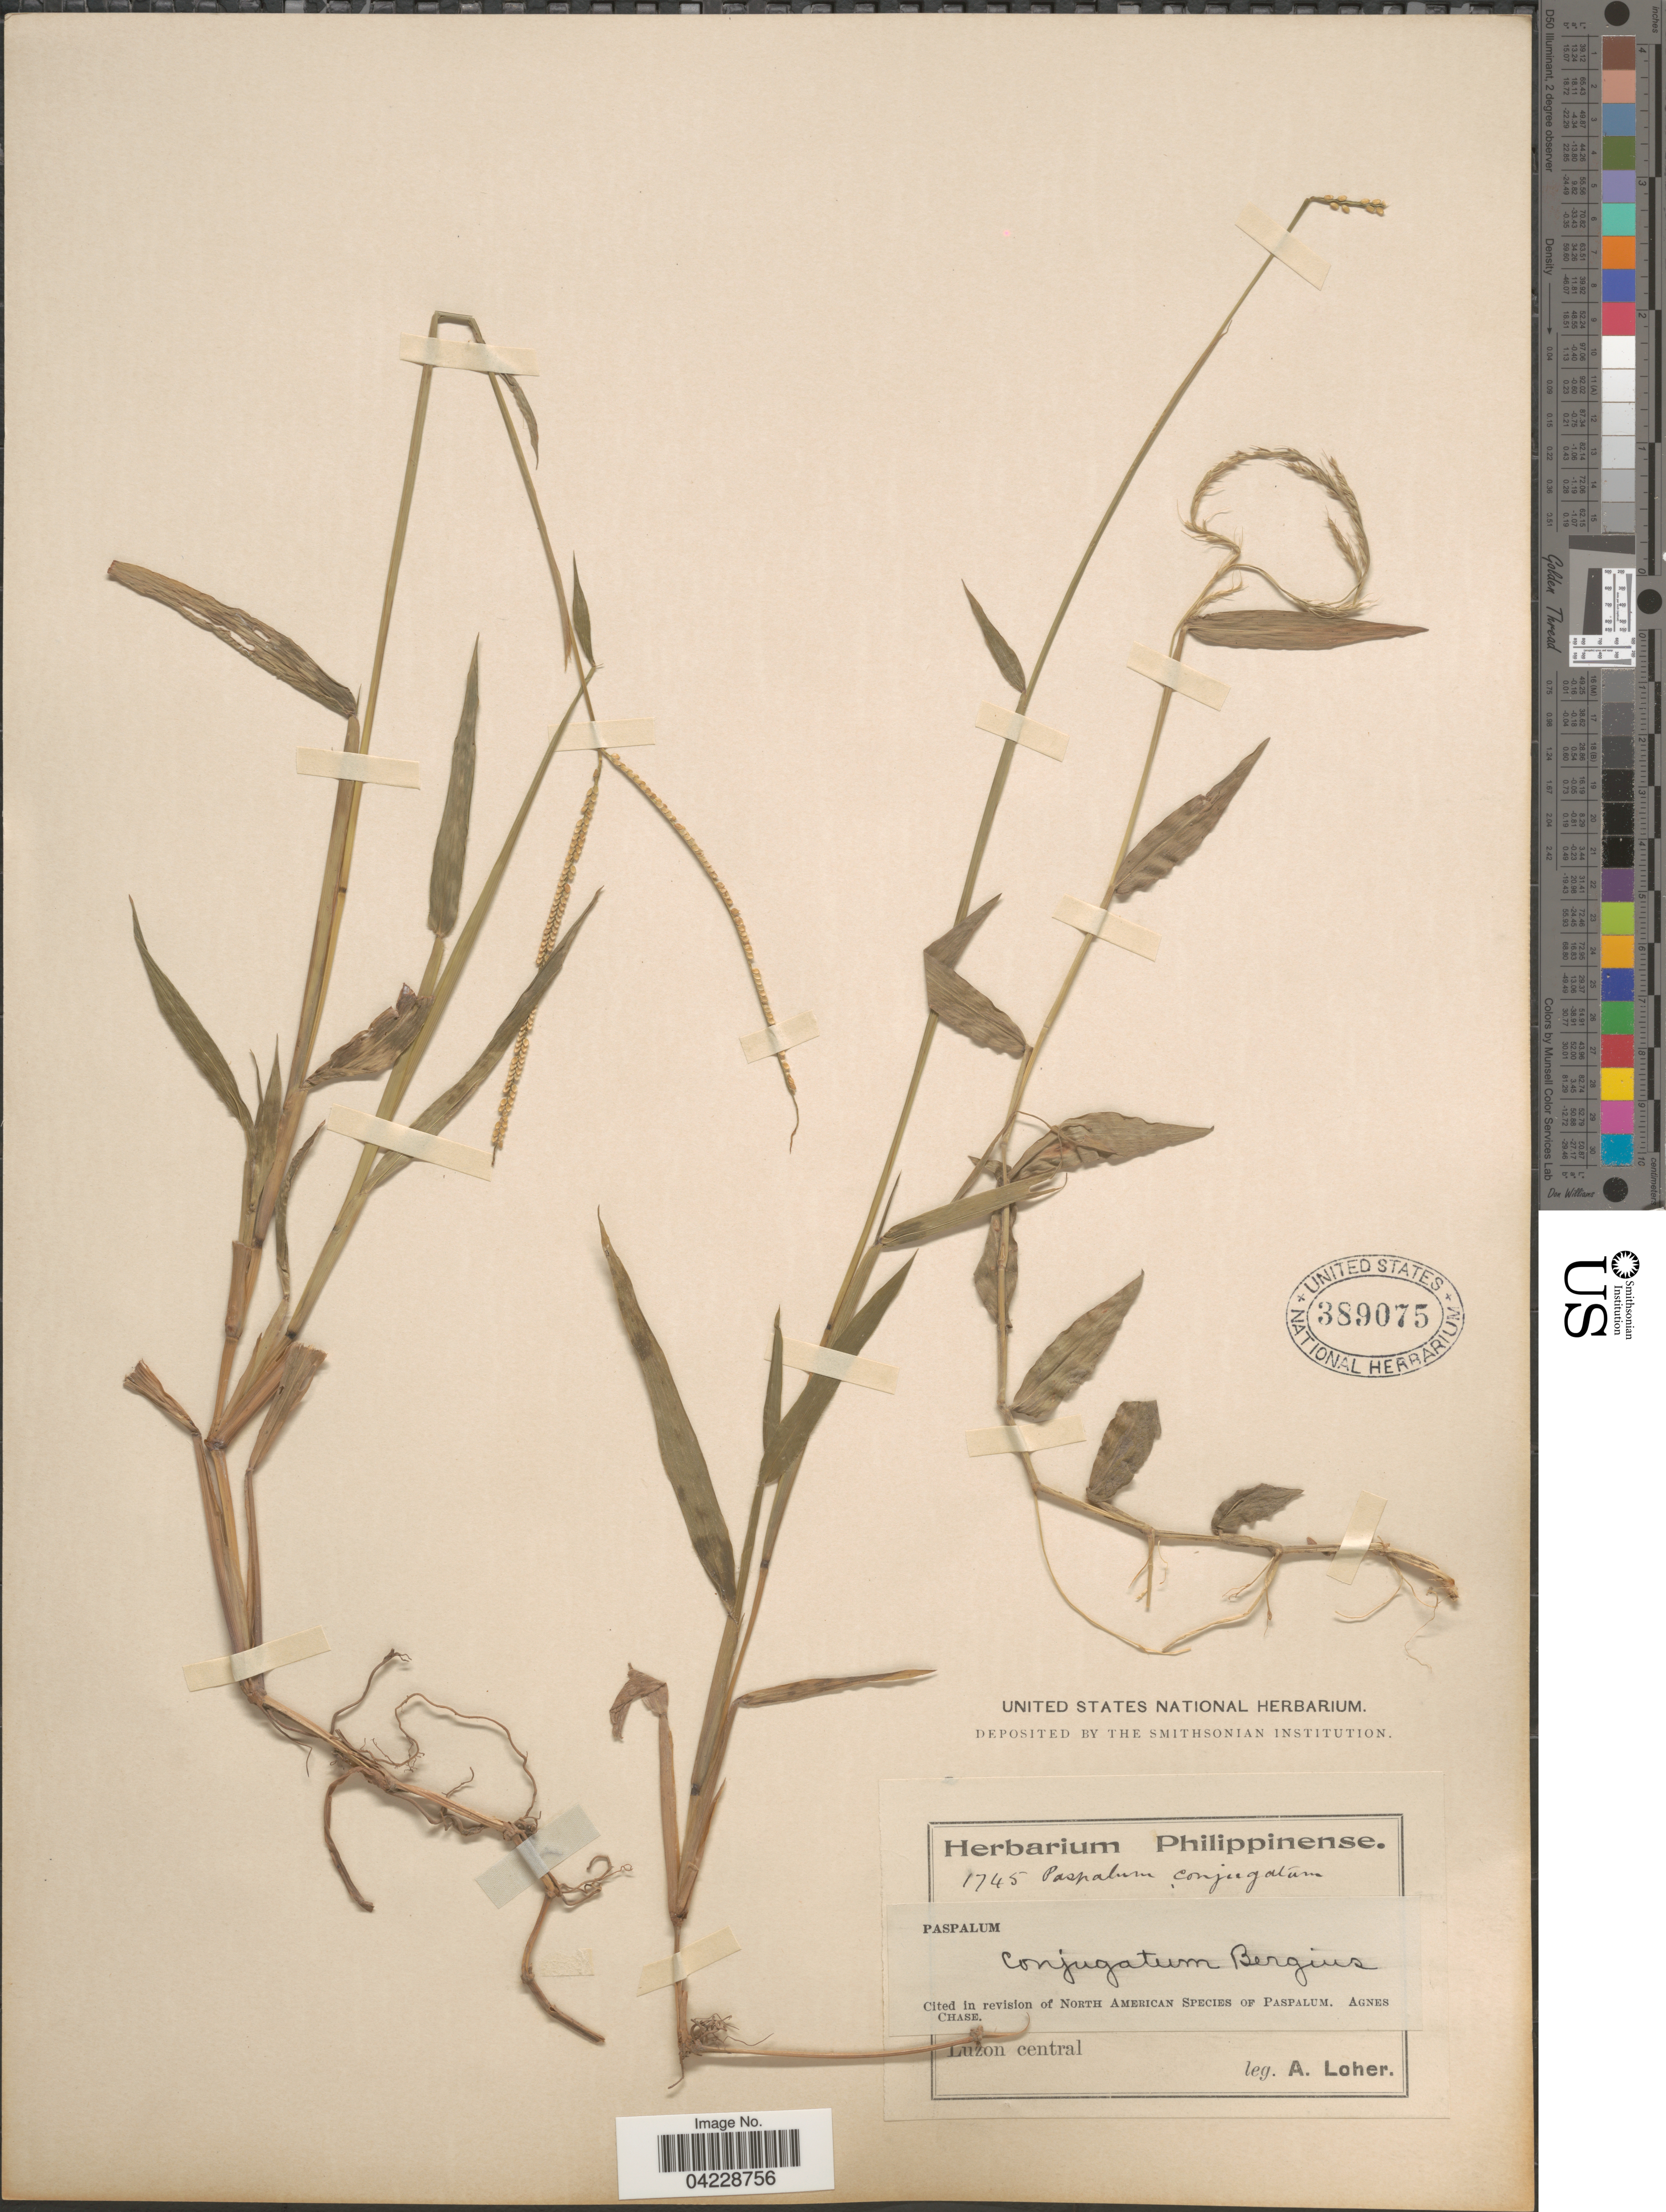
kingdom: Plantae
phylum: Tracheophyta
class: Liliopsida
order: Poales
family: Poaceae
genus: Paspalum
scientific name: Paspalum conjugatum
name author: P.J. Bergius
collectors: A. Loher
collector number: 1745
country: Philippines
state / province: Central Luzon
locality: Luzon central.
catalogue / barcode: US 389075